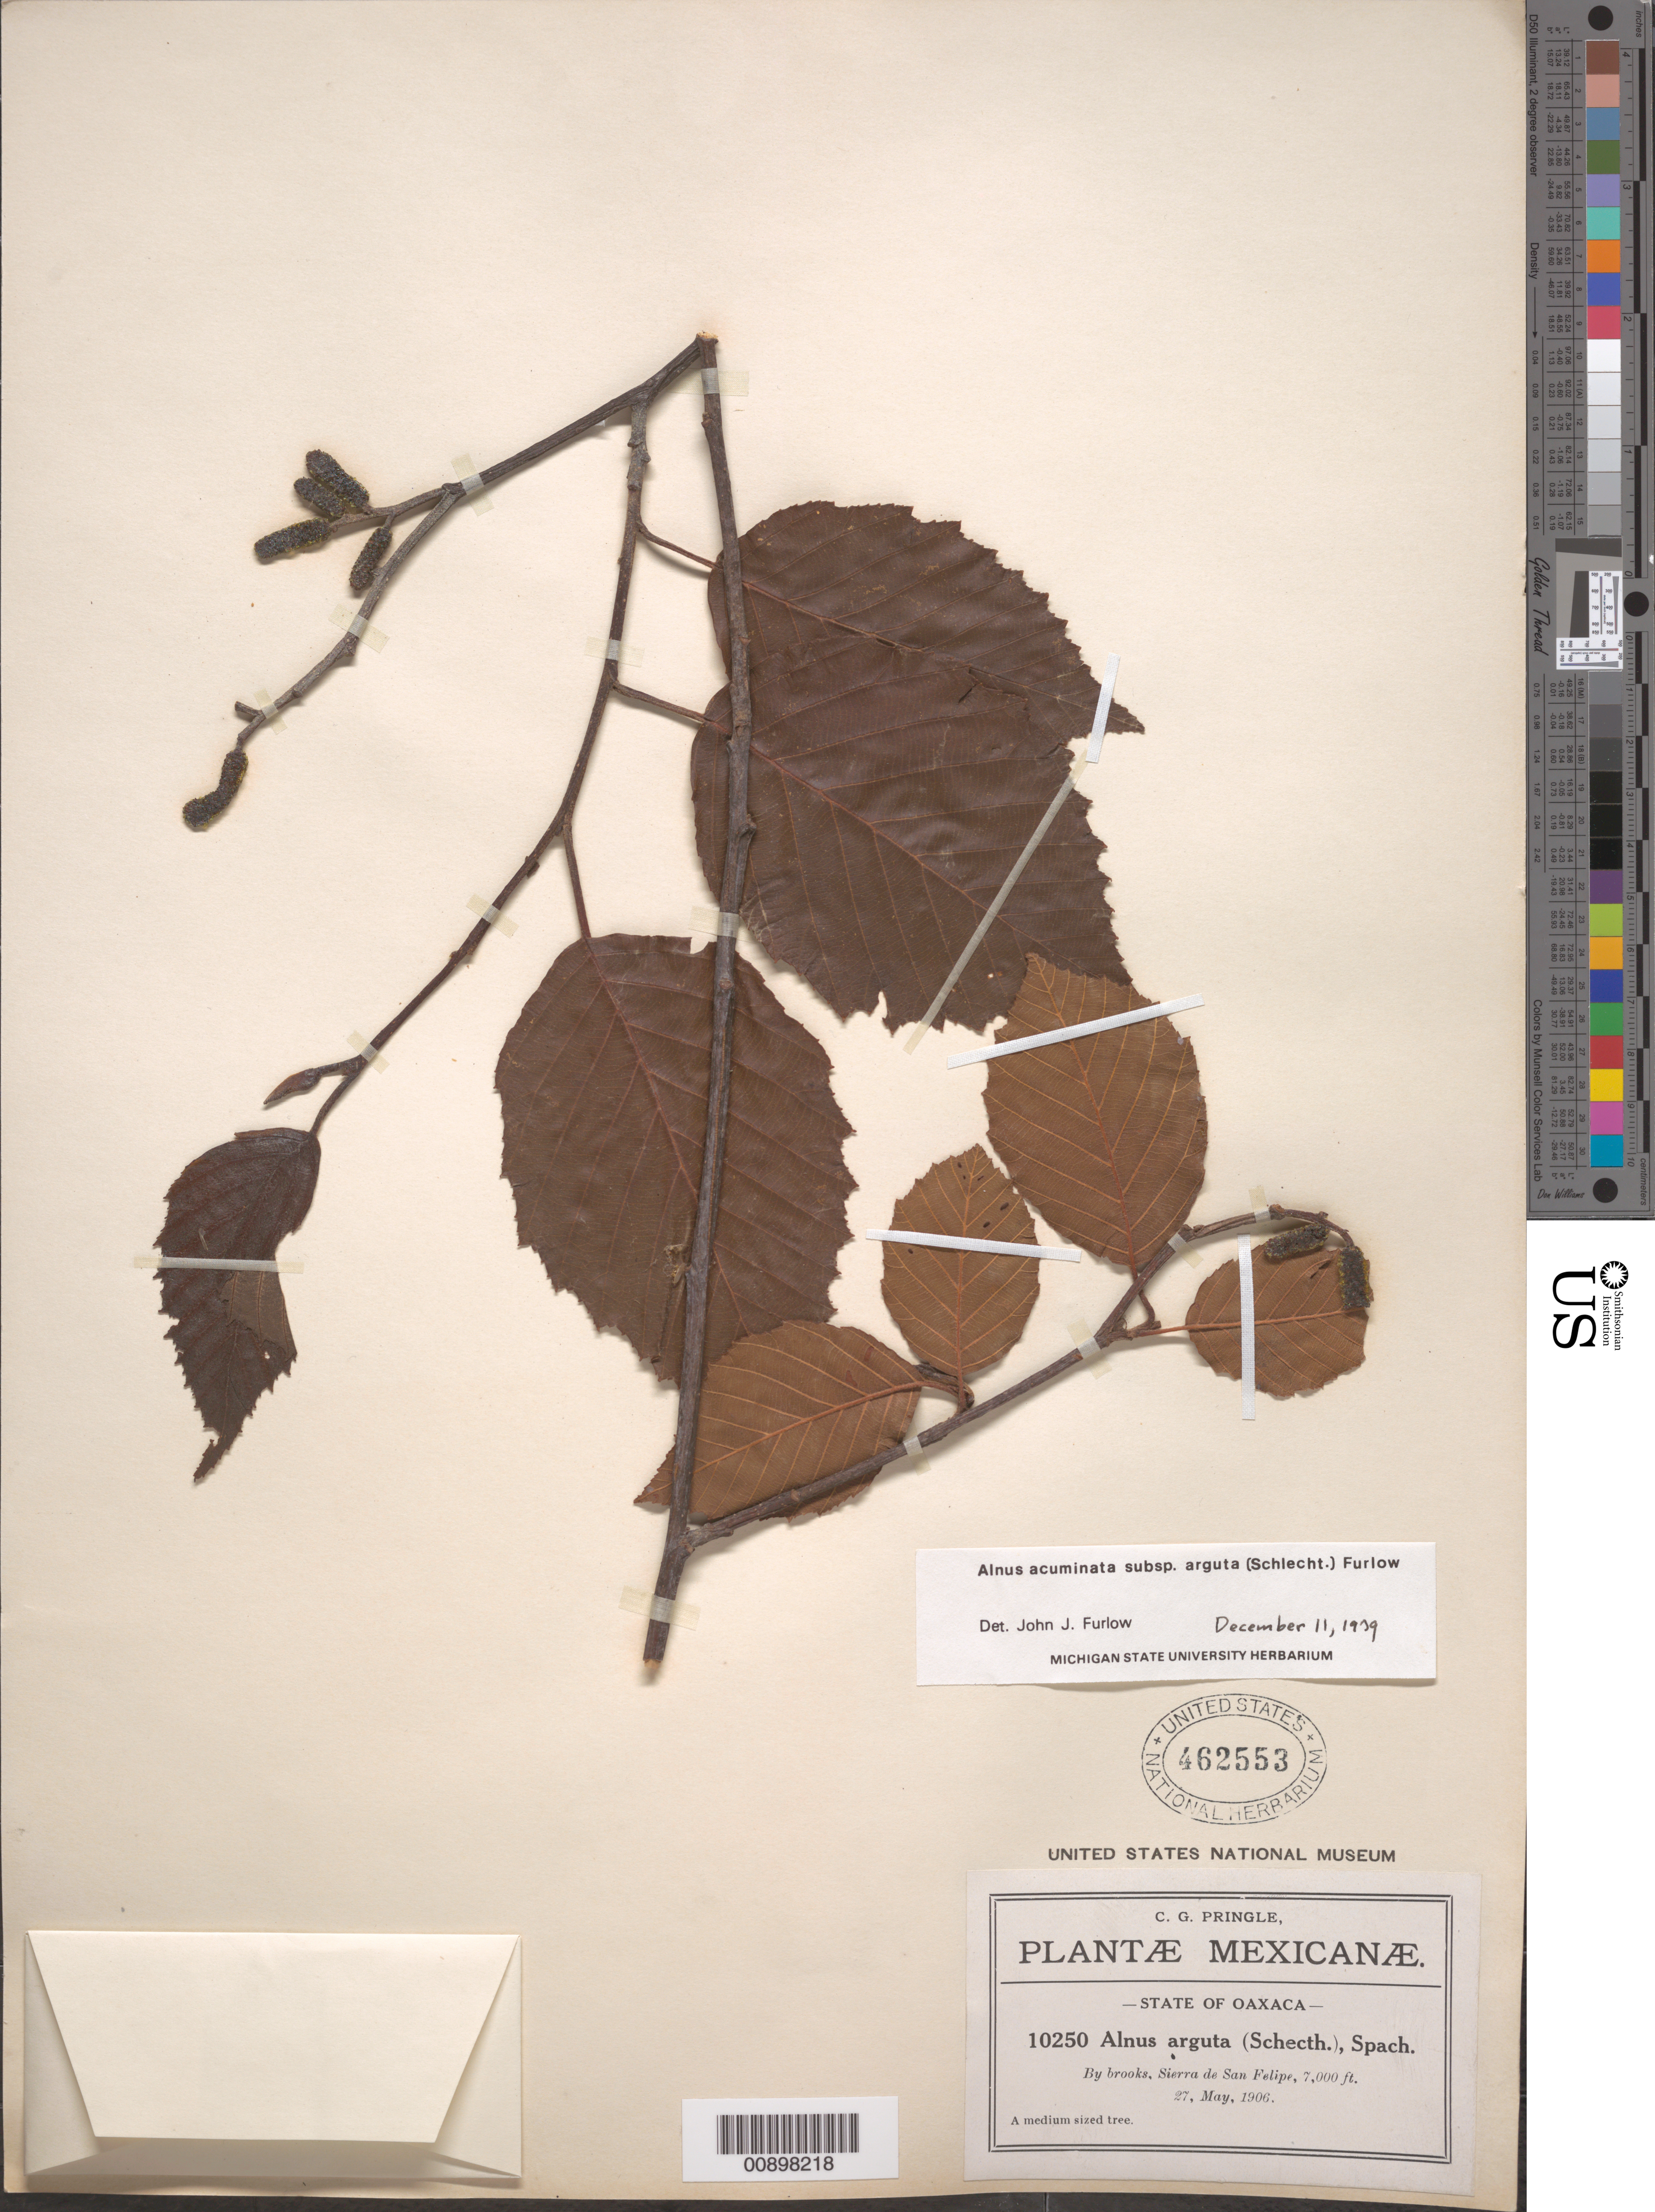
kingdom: Plantae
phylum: Tracheophyta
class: Magnoliopsida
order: Fagales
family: Betulaceae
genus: Alnus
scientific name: Alnus acuminata subsp. arguta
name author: (Schltdl.) Furlow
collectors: C. G. Pringle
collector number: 10250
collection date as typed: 27 May 1906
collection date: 1906-05-27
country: Mexico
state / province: Oaxaca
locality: Sierra de San Felipe. State of Oaxaca.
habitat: By brooks.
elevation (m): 2134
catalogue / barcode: US 462553